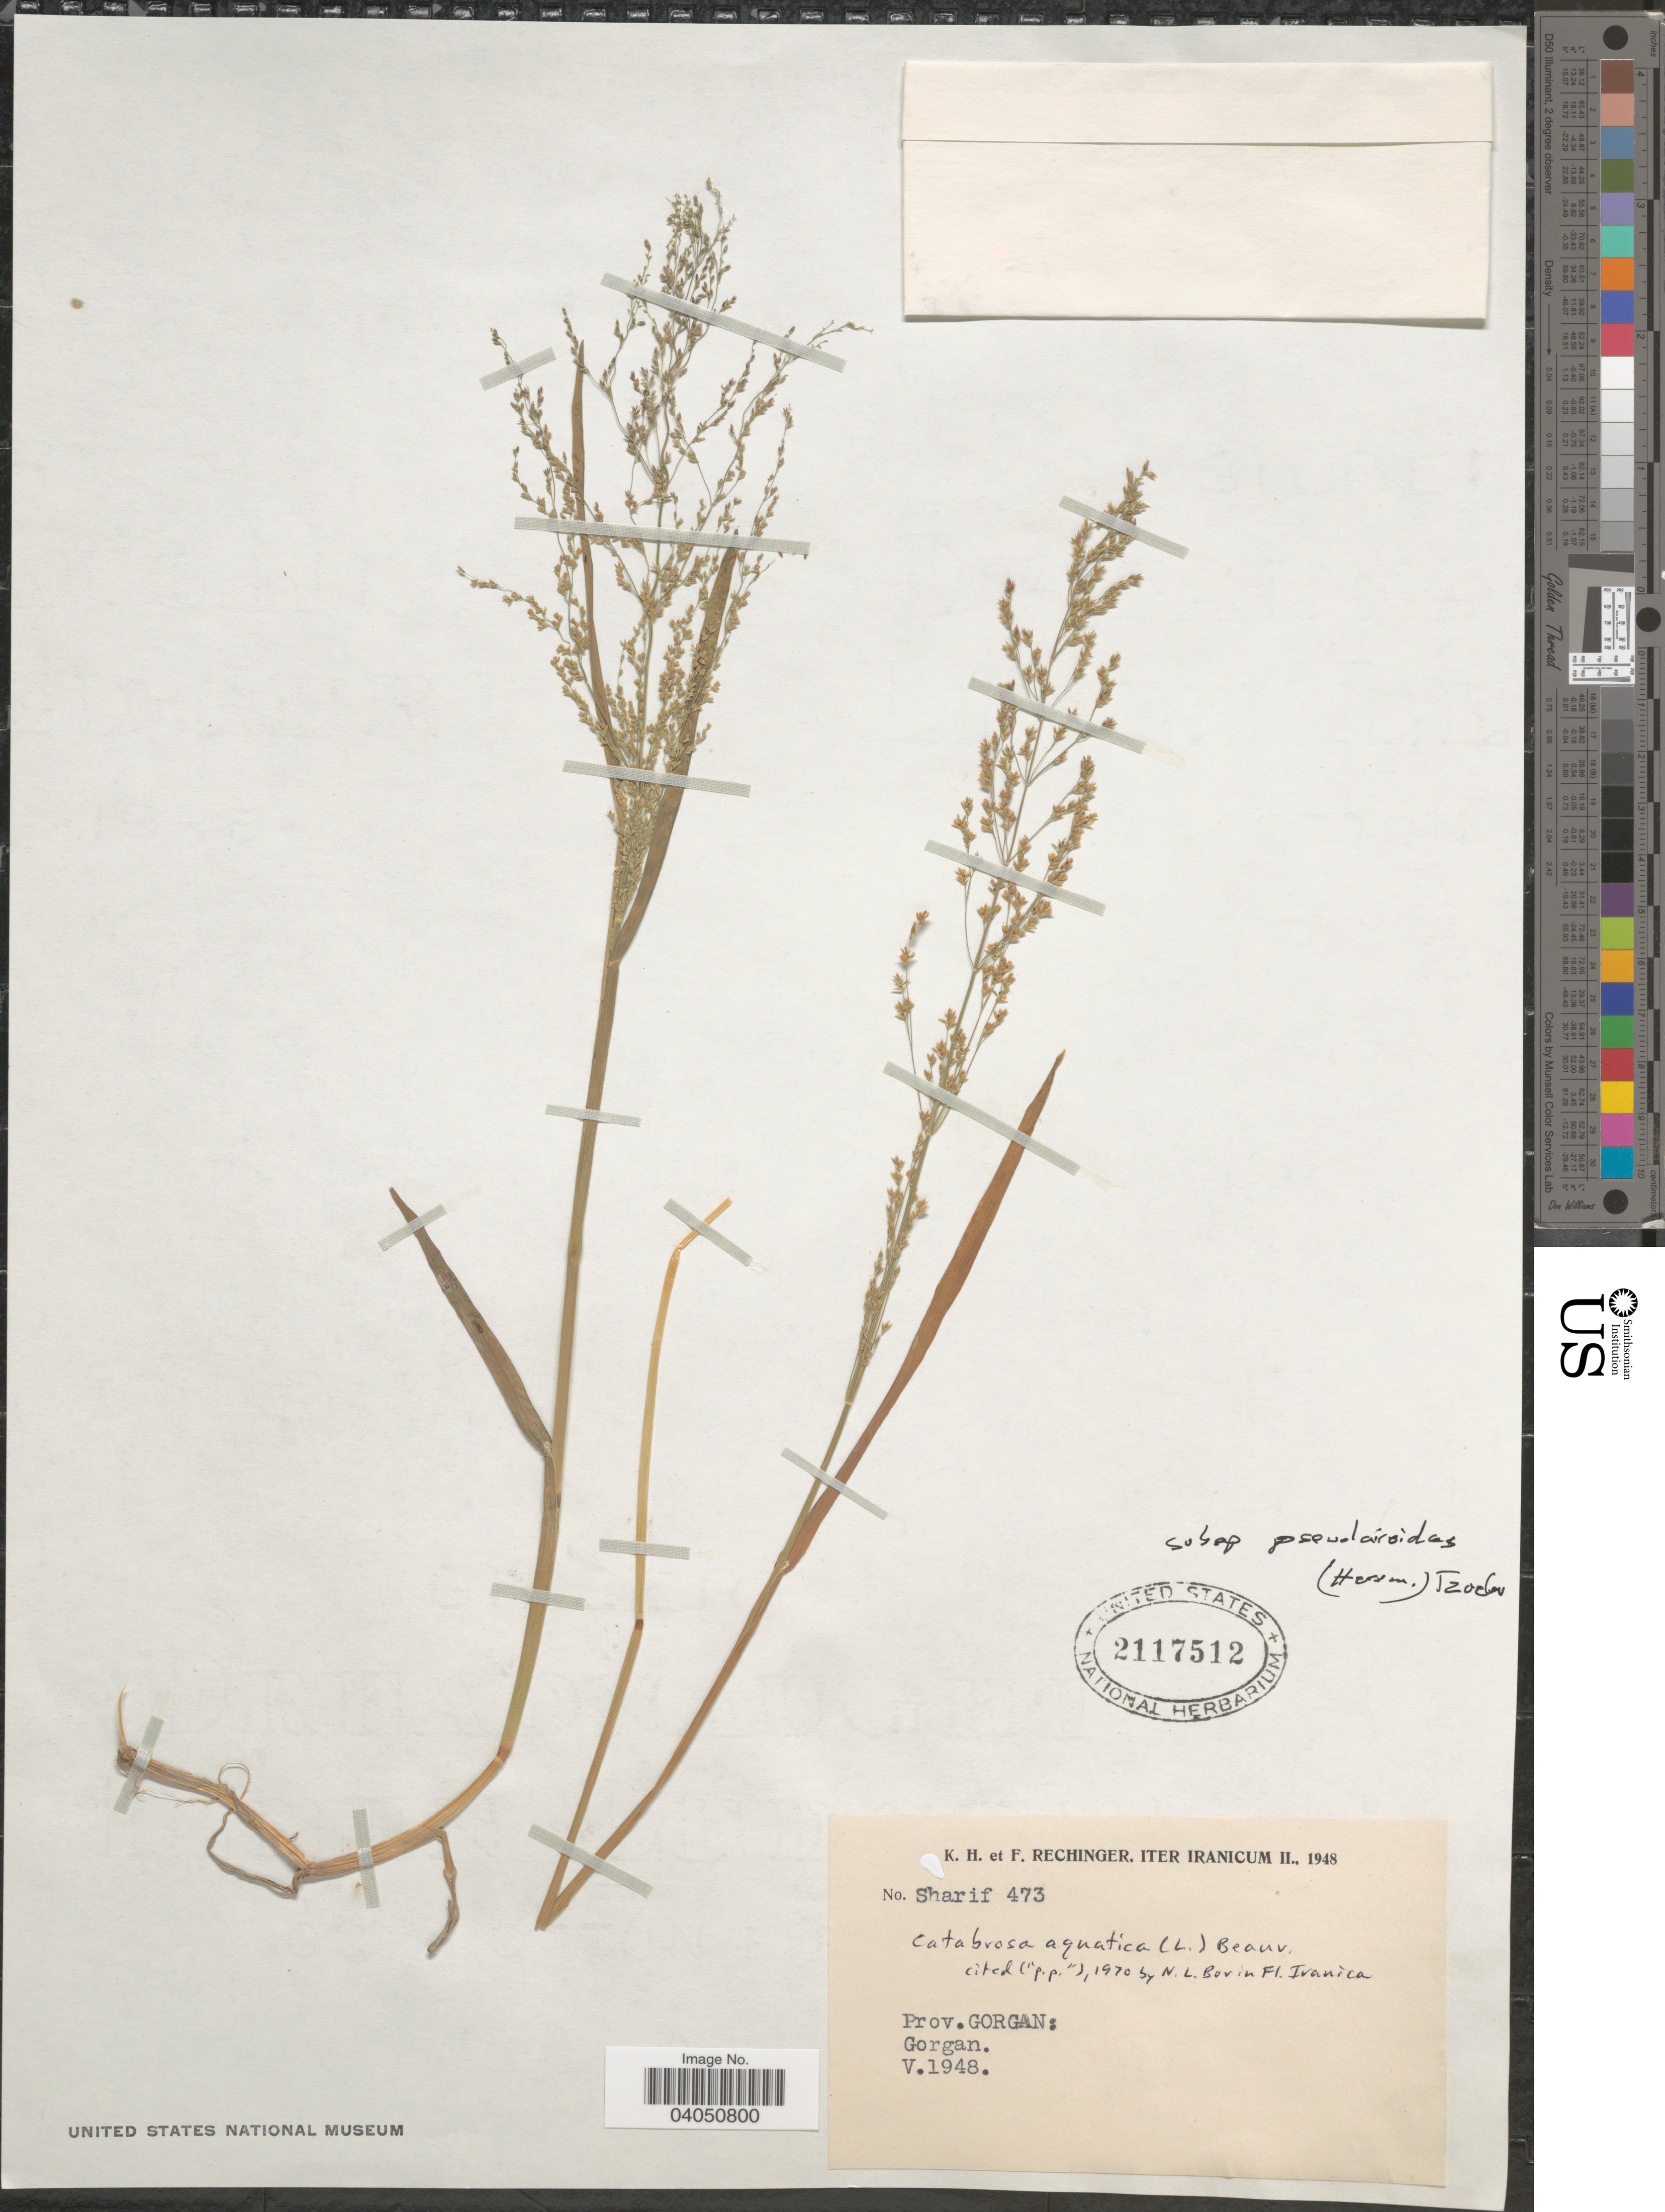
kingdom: Plantae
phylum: Tracheophyta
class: Liliopsida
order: Poales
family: Poaceae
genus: Catabrosa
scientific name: Catabrosa aquatica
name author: (L.) P. Beauv.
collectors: K. H. Rechinger & F. Rechinger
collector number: Sharif 473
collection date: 1948-05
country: Iran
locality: Iter Iranicum. Prov. Gorgan: Gorgan.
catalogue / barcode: US 2117512